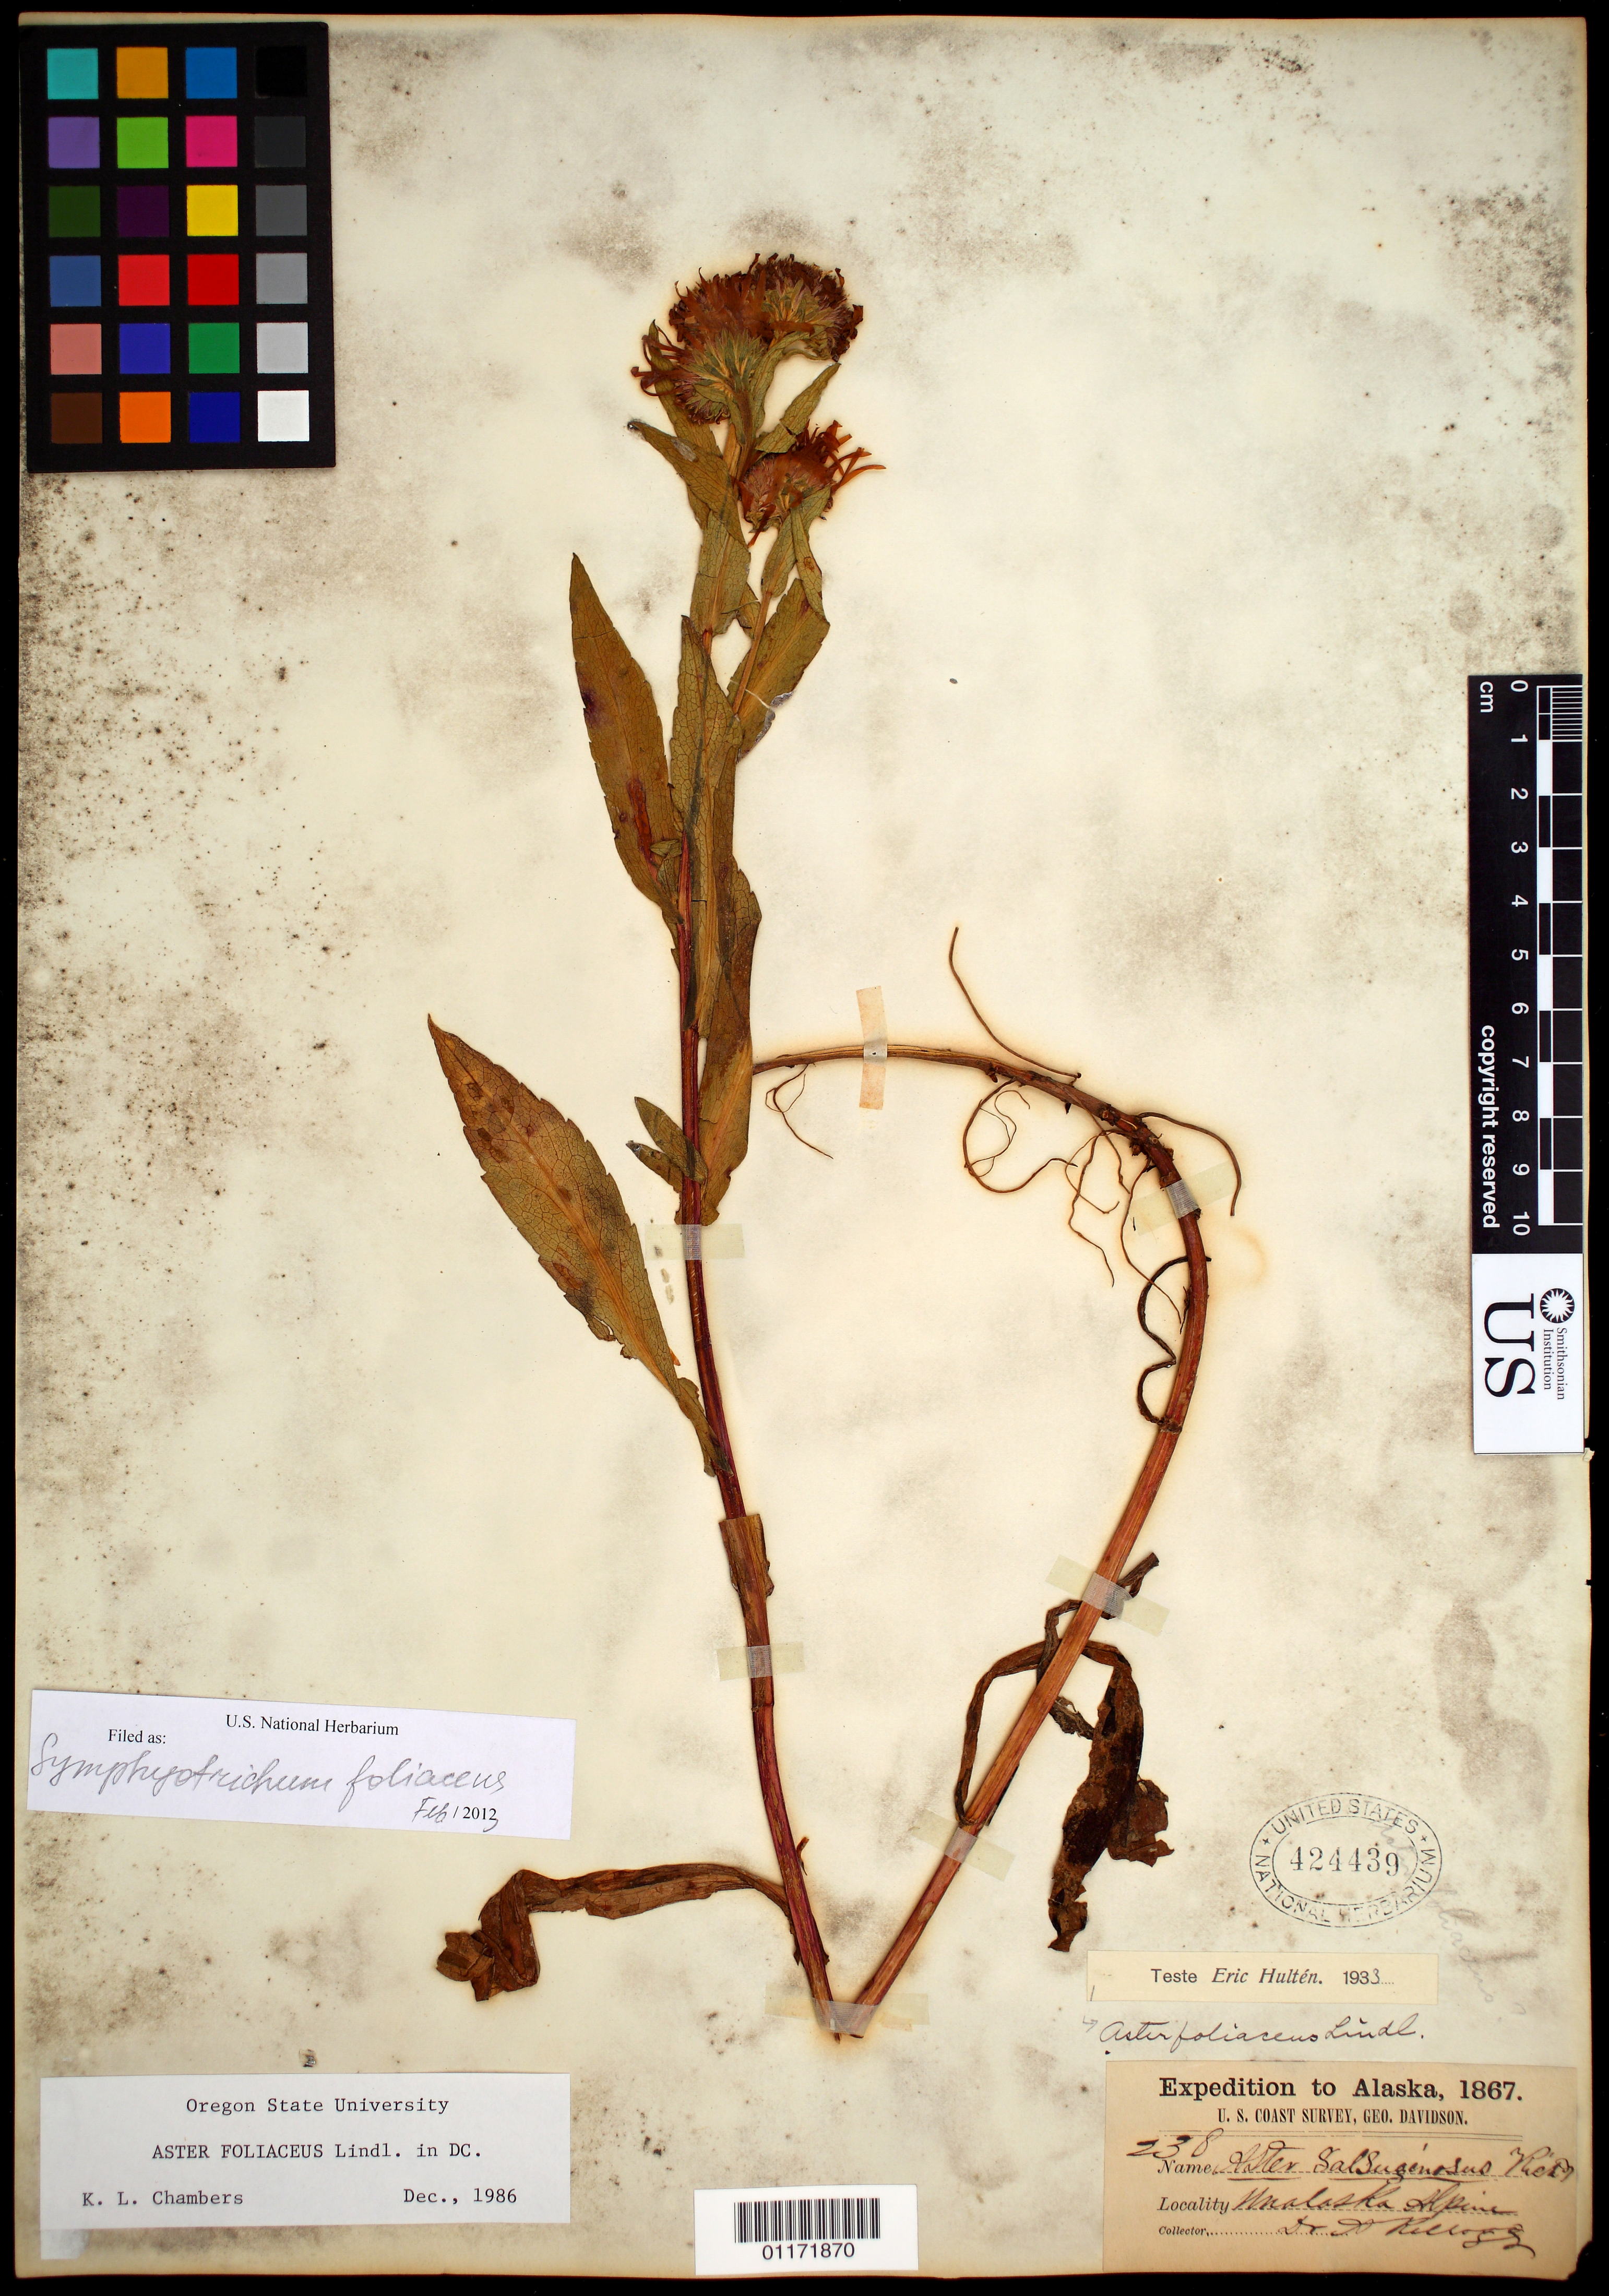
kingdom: Plantae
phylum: Tracheophyta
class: Magnoliopsida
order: Asterales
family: Asteraceae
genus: Symphyotrichum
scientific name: Symphyotrichum foliaceum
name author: (Lindl. ex DC.) G.L. Nesom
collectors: A. Kellogg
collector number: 238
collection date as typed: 1867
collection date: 1867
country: United States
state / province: Alaska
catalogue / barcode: US 424439